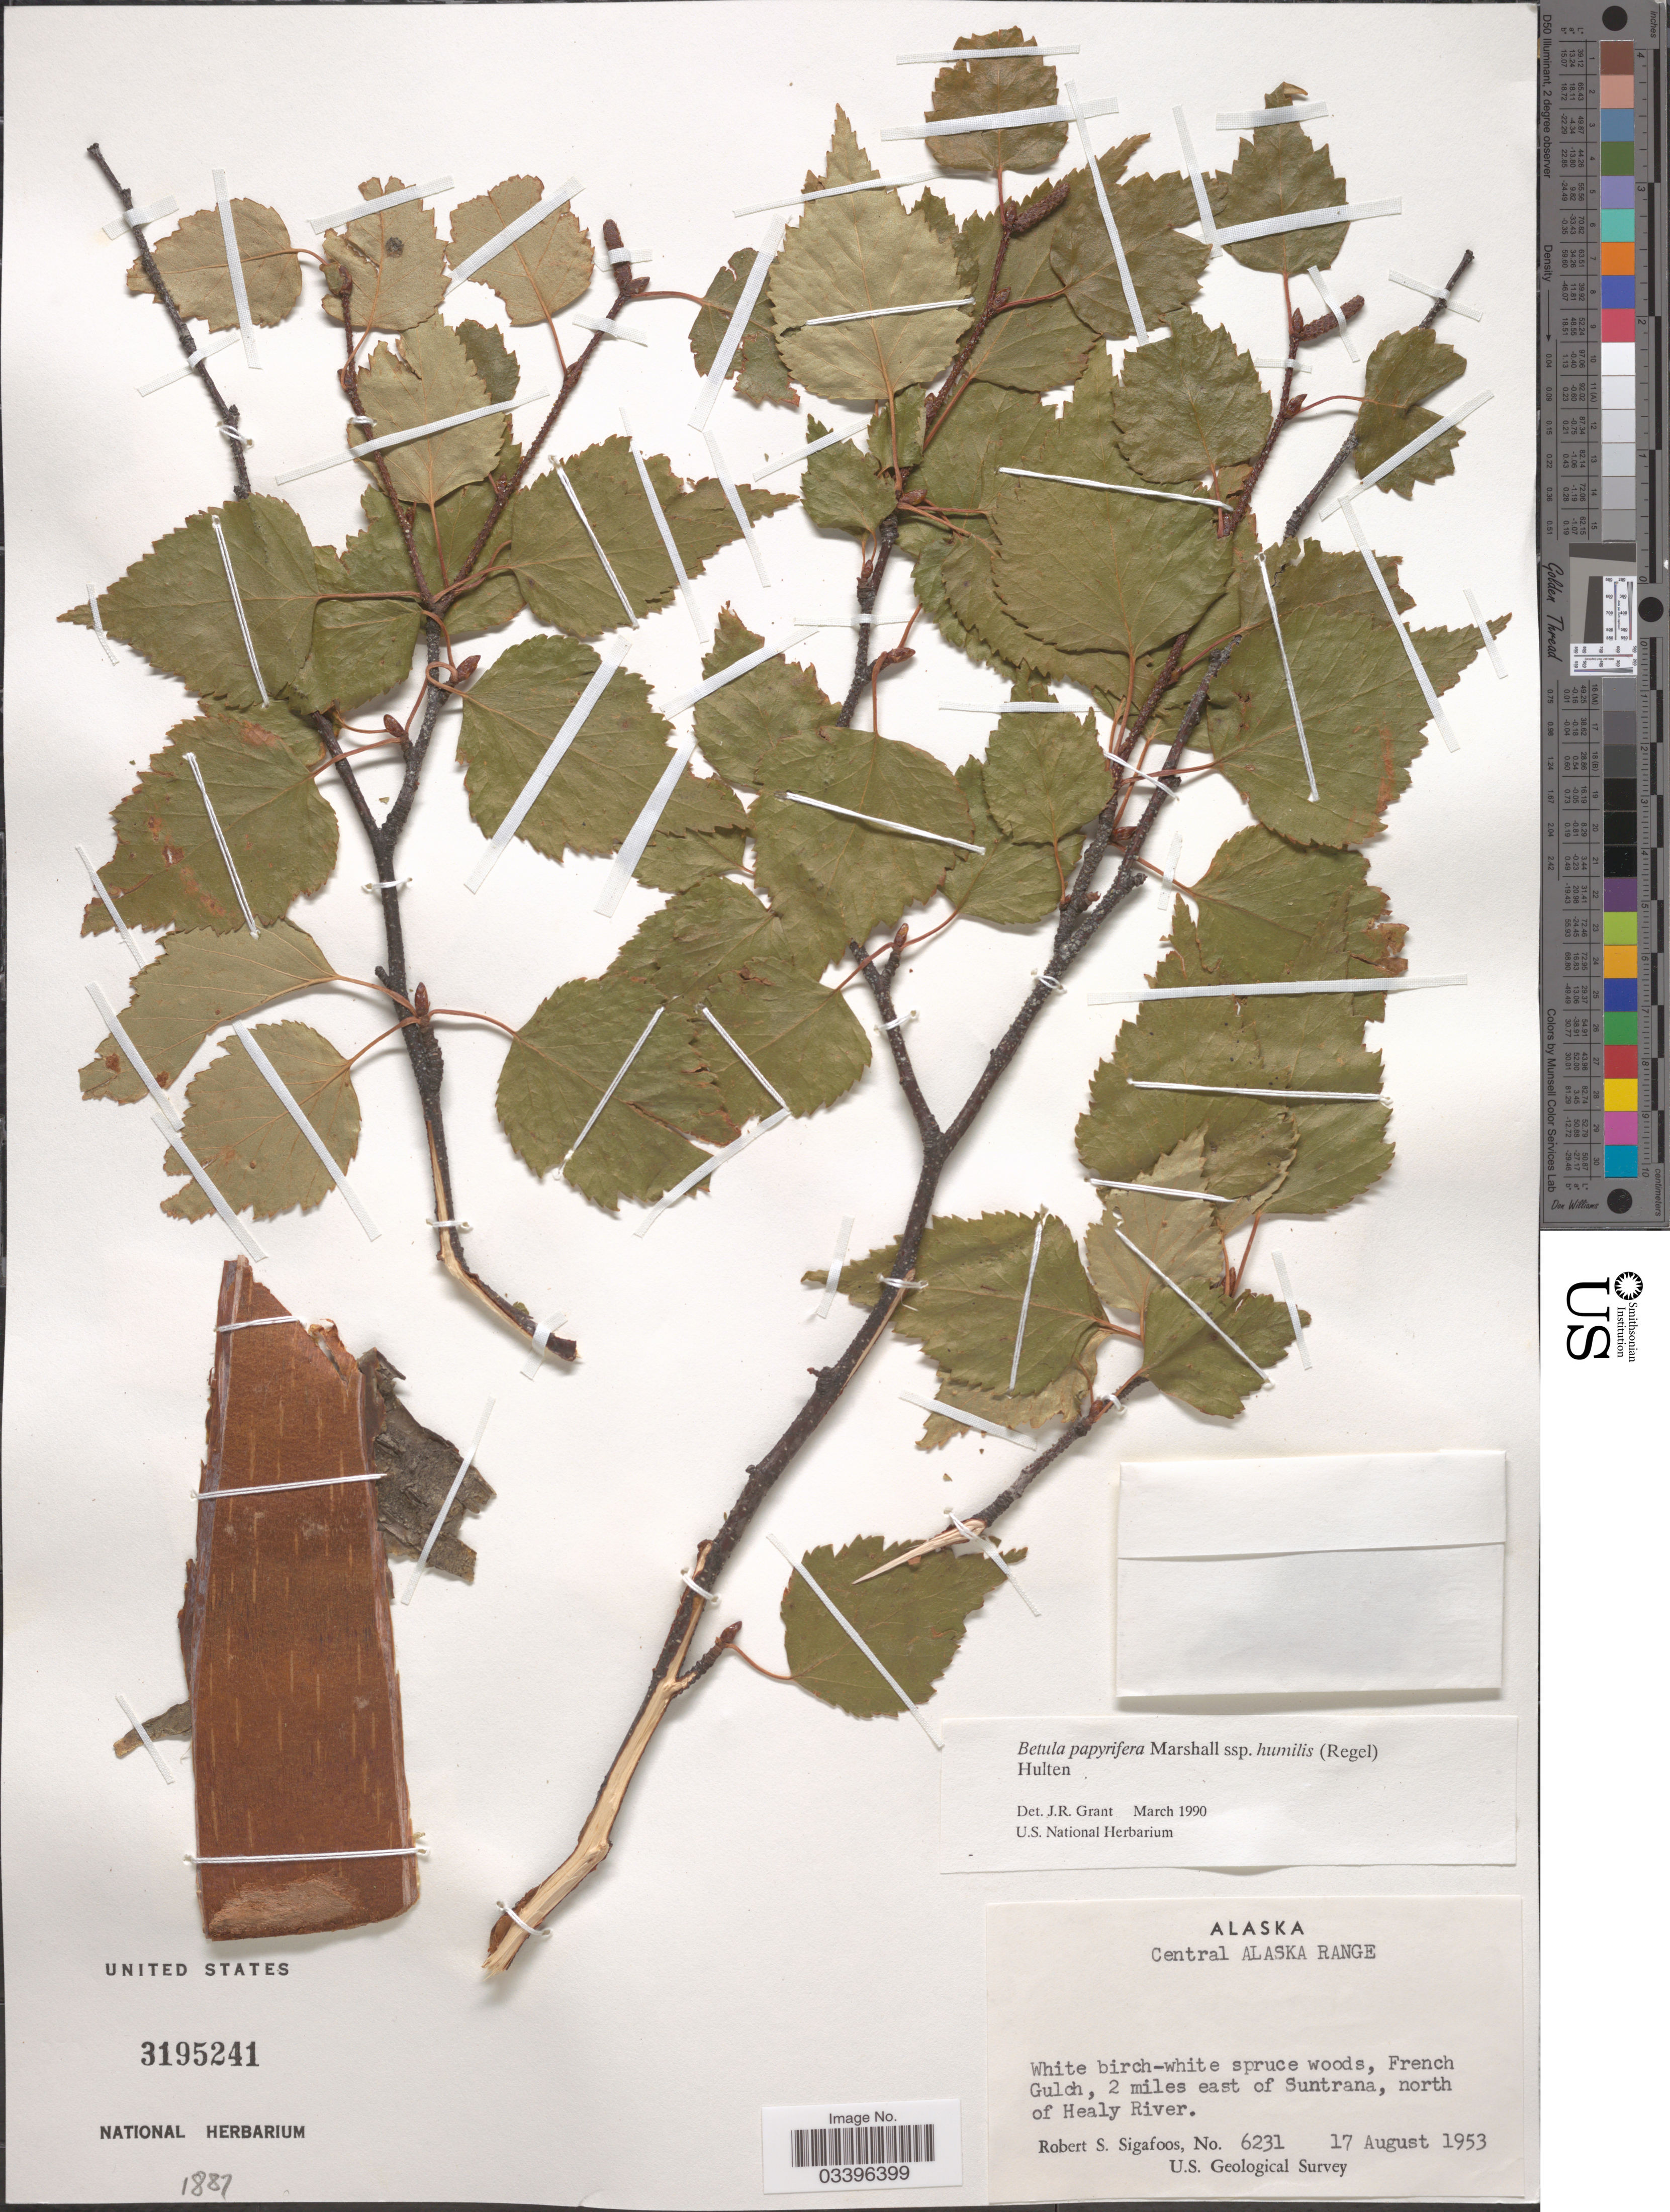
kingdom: Plantae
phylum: Tracheophyta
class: Magnoliopsida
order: Fagales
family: Betulaceae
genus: Betula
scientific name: Betula papyrifera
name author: Marshall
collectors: R. Sigafoos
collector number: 6231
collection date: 1953-08-17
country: United States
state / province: Alaska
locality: Central Alaska Range. French Gulch, 2 miles east of Suntrana, north of Healy River.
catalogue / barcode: US 3195241